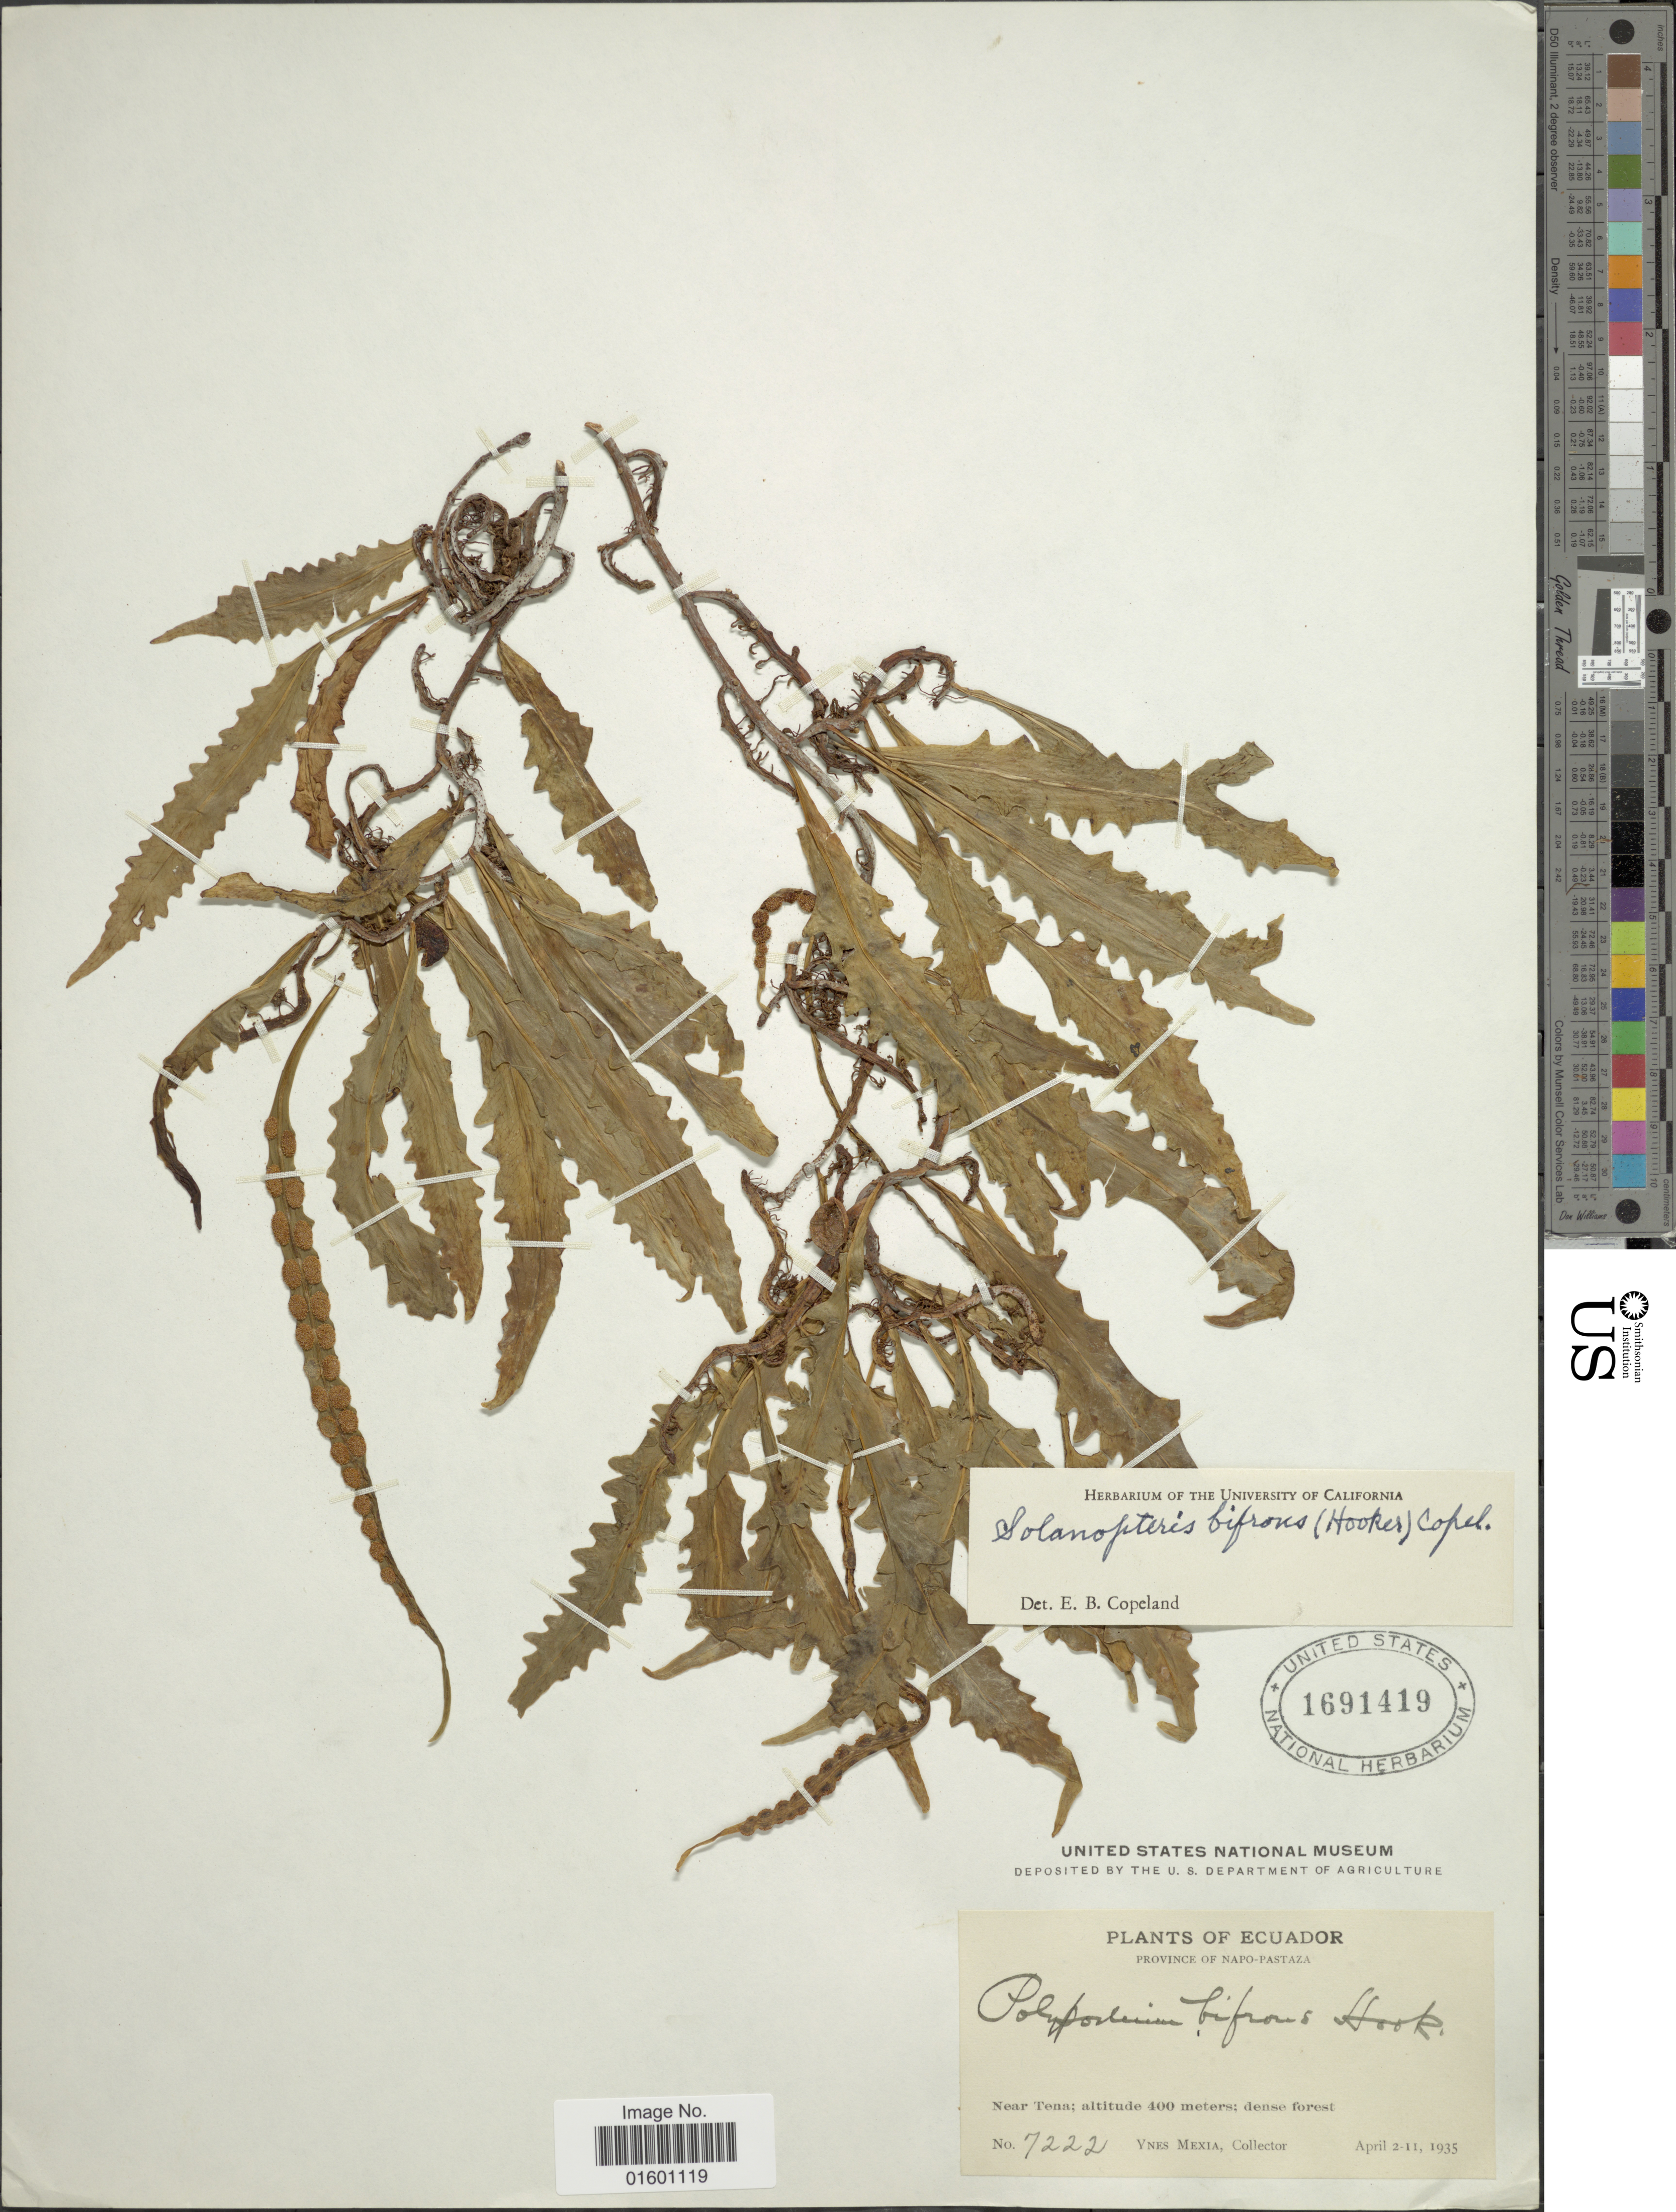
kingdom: Plantae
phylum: Tracheophyta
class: Polypodiopsida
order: Polypodiales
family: Polypodiaceae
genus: Microgramma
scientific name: Microgramma bifrons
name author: (Hook.) Lellinger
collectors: Y. Mexia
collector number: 7222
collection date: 1935-04-02/1935-04-11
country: Ecuador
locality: Province of Napo - Pastaza, Near Tena; dense forest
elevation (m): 400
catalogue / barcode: US 1691419